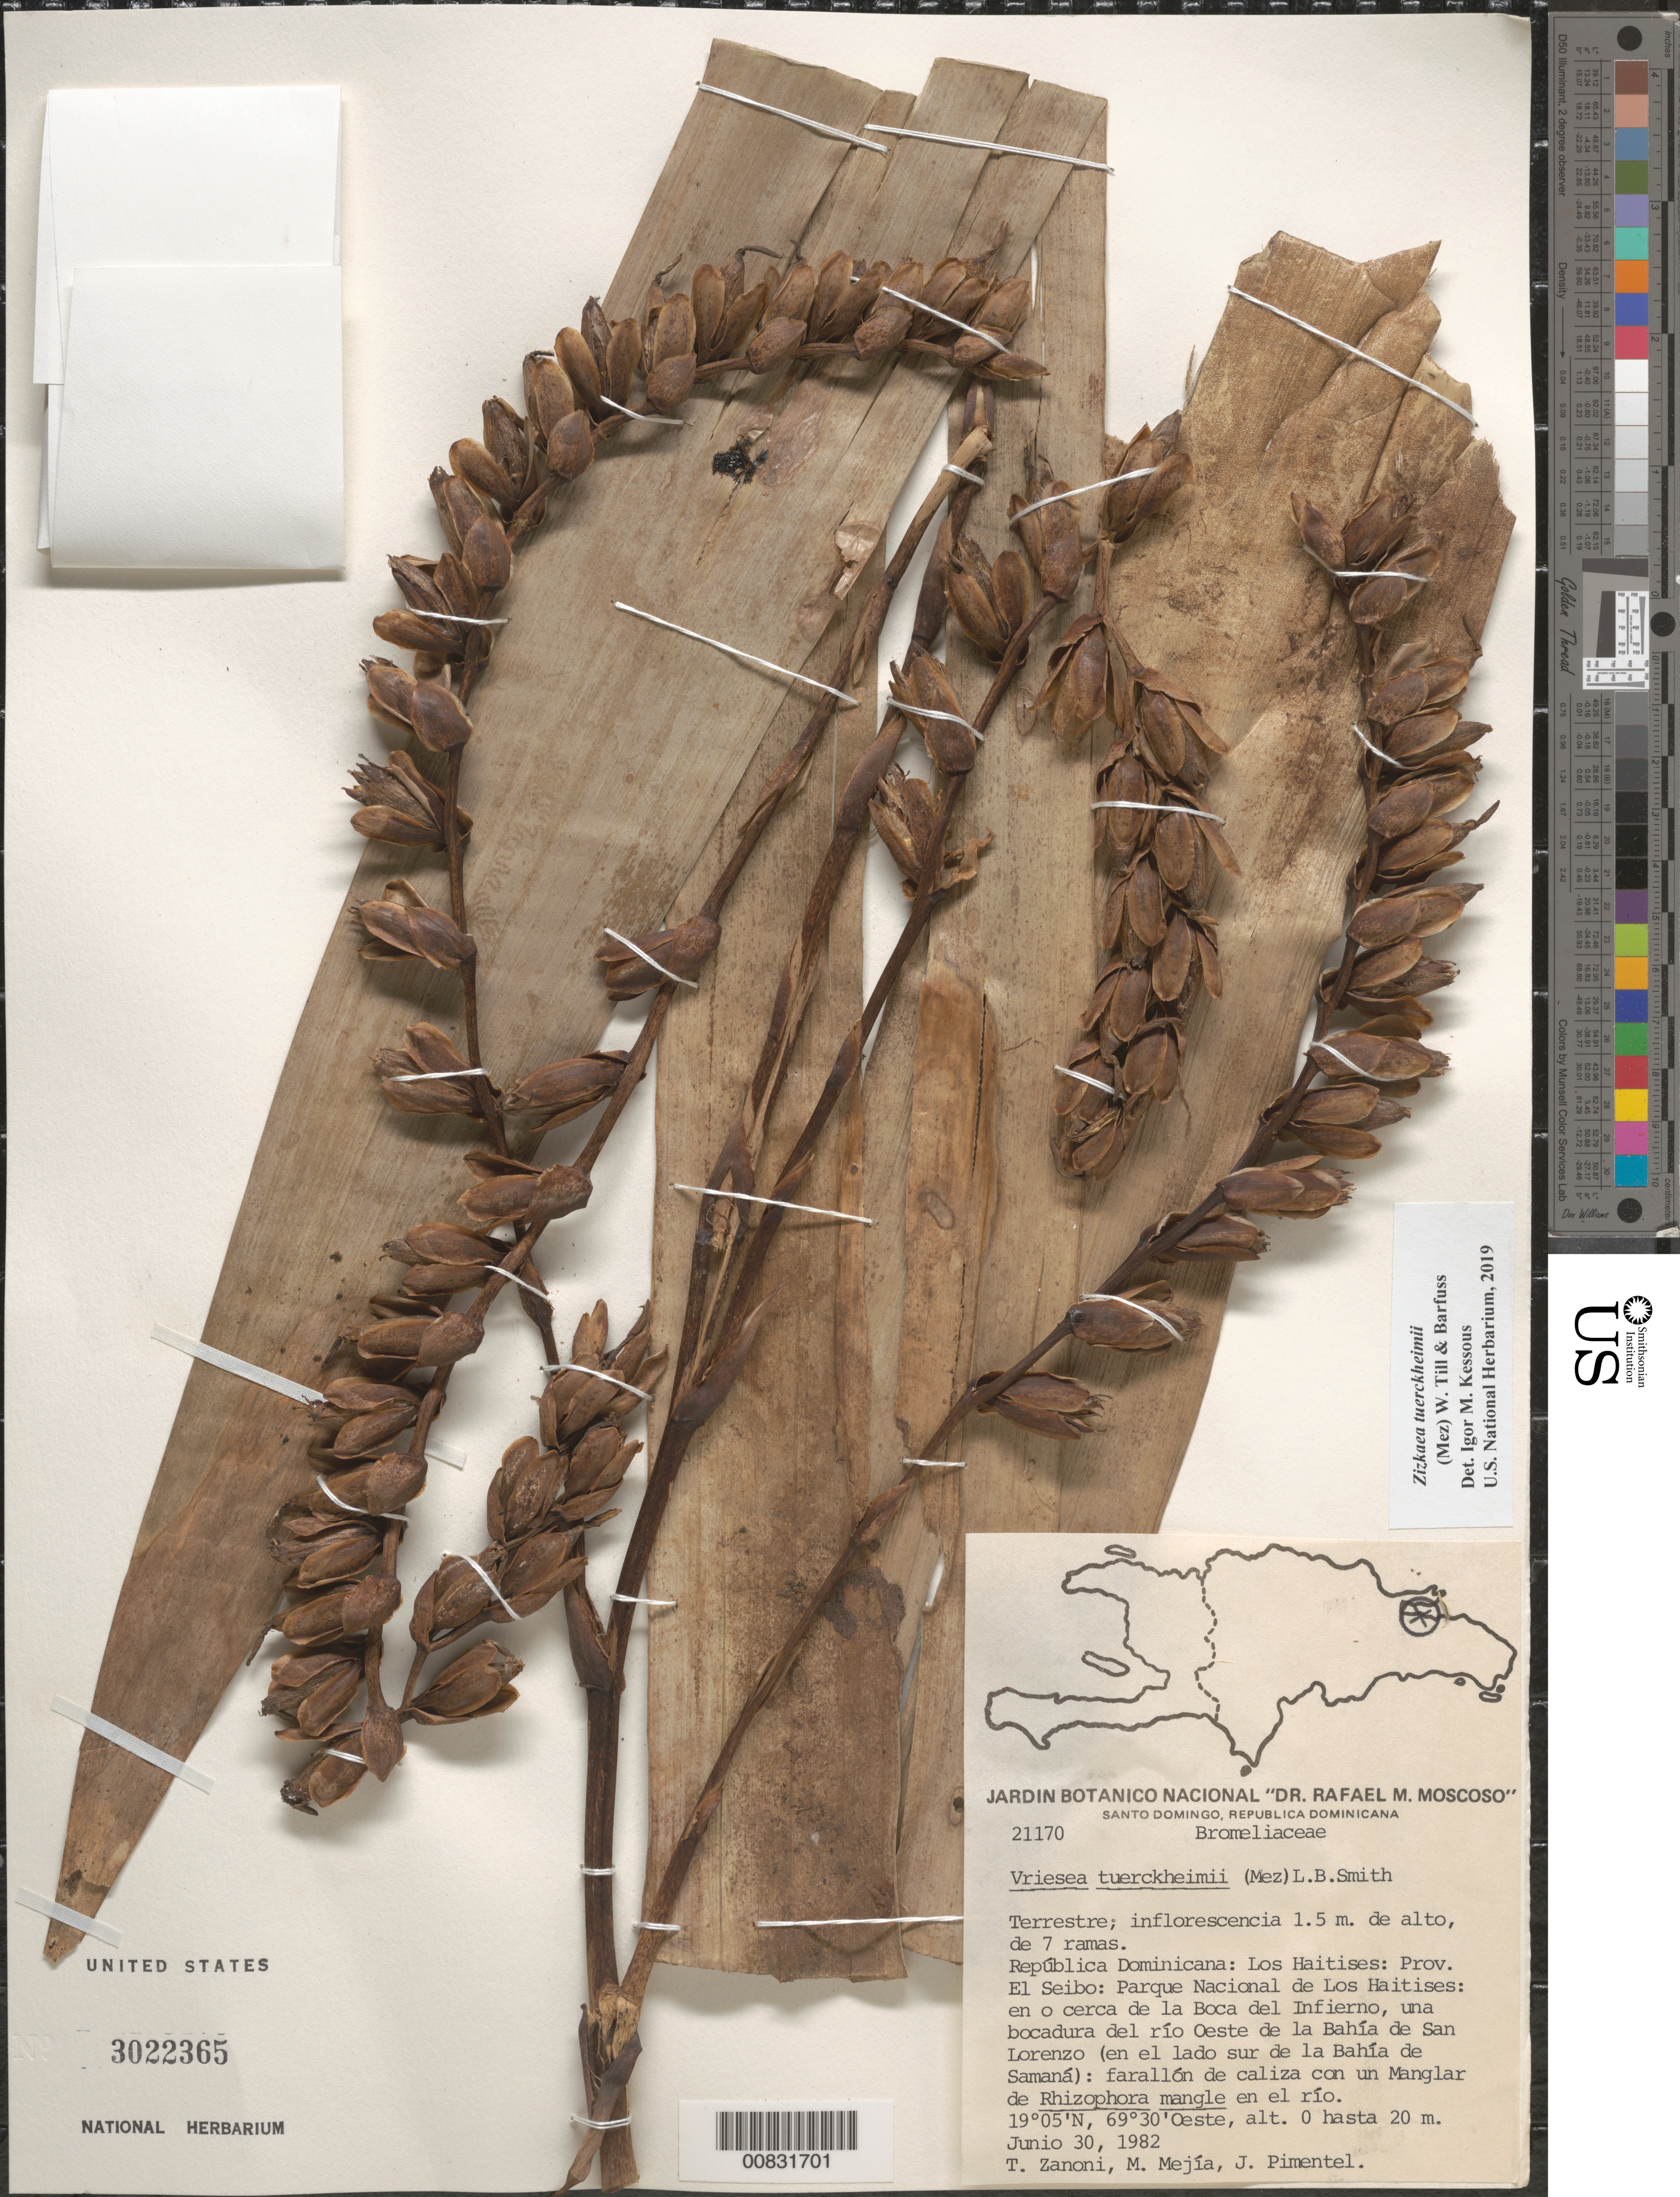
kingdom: Plantae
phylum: Tracheophyta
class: Liliopsida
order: Poales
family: Bromeliaceae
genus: Zizkaea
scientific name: Zizkaea tuerckheimii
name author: (Mez) W. Till & Barfuss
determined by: Kessous, Igor M.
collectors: T. A. Zanoni, M. Mejia & J. Pimentel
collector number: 21170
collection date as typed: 30 Jun 1982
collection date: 1982-06-30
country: Dominican Republic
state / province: El Seibo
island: Hispaniola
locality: Los Haitises: Parque Nacional de Los Haitises: en o cerca de la Boca del Infierno, una bocadura del río Oeste de la Bahía de San Lorenzo (en el lado sur de la Bahía de Samaná)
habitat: Farallón de caliza con un Manglar de Rhizophora mangle en el río.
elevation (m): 0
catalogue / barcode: US 3022365